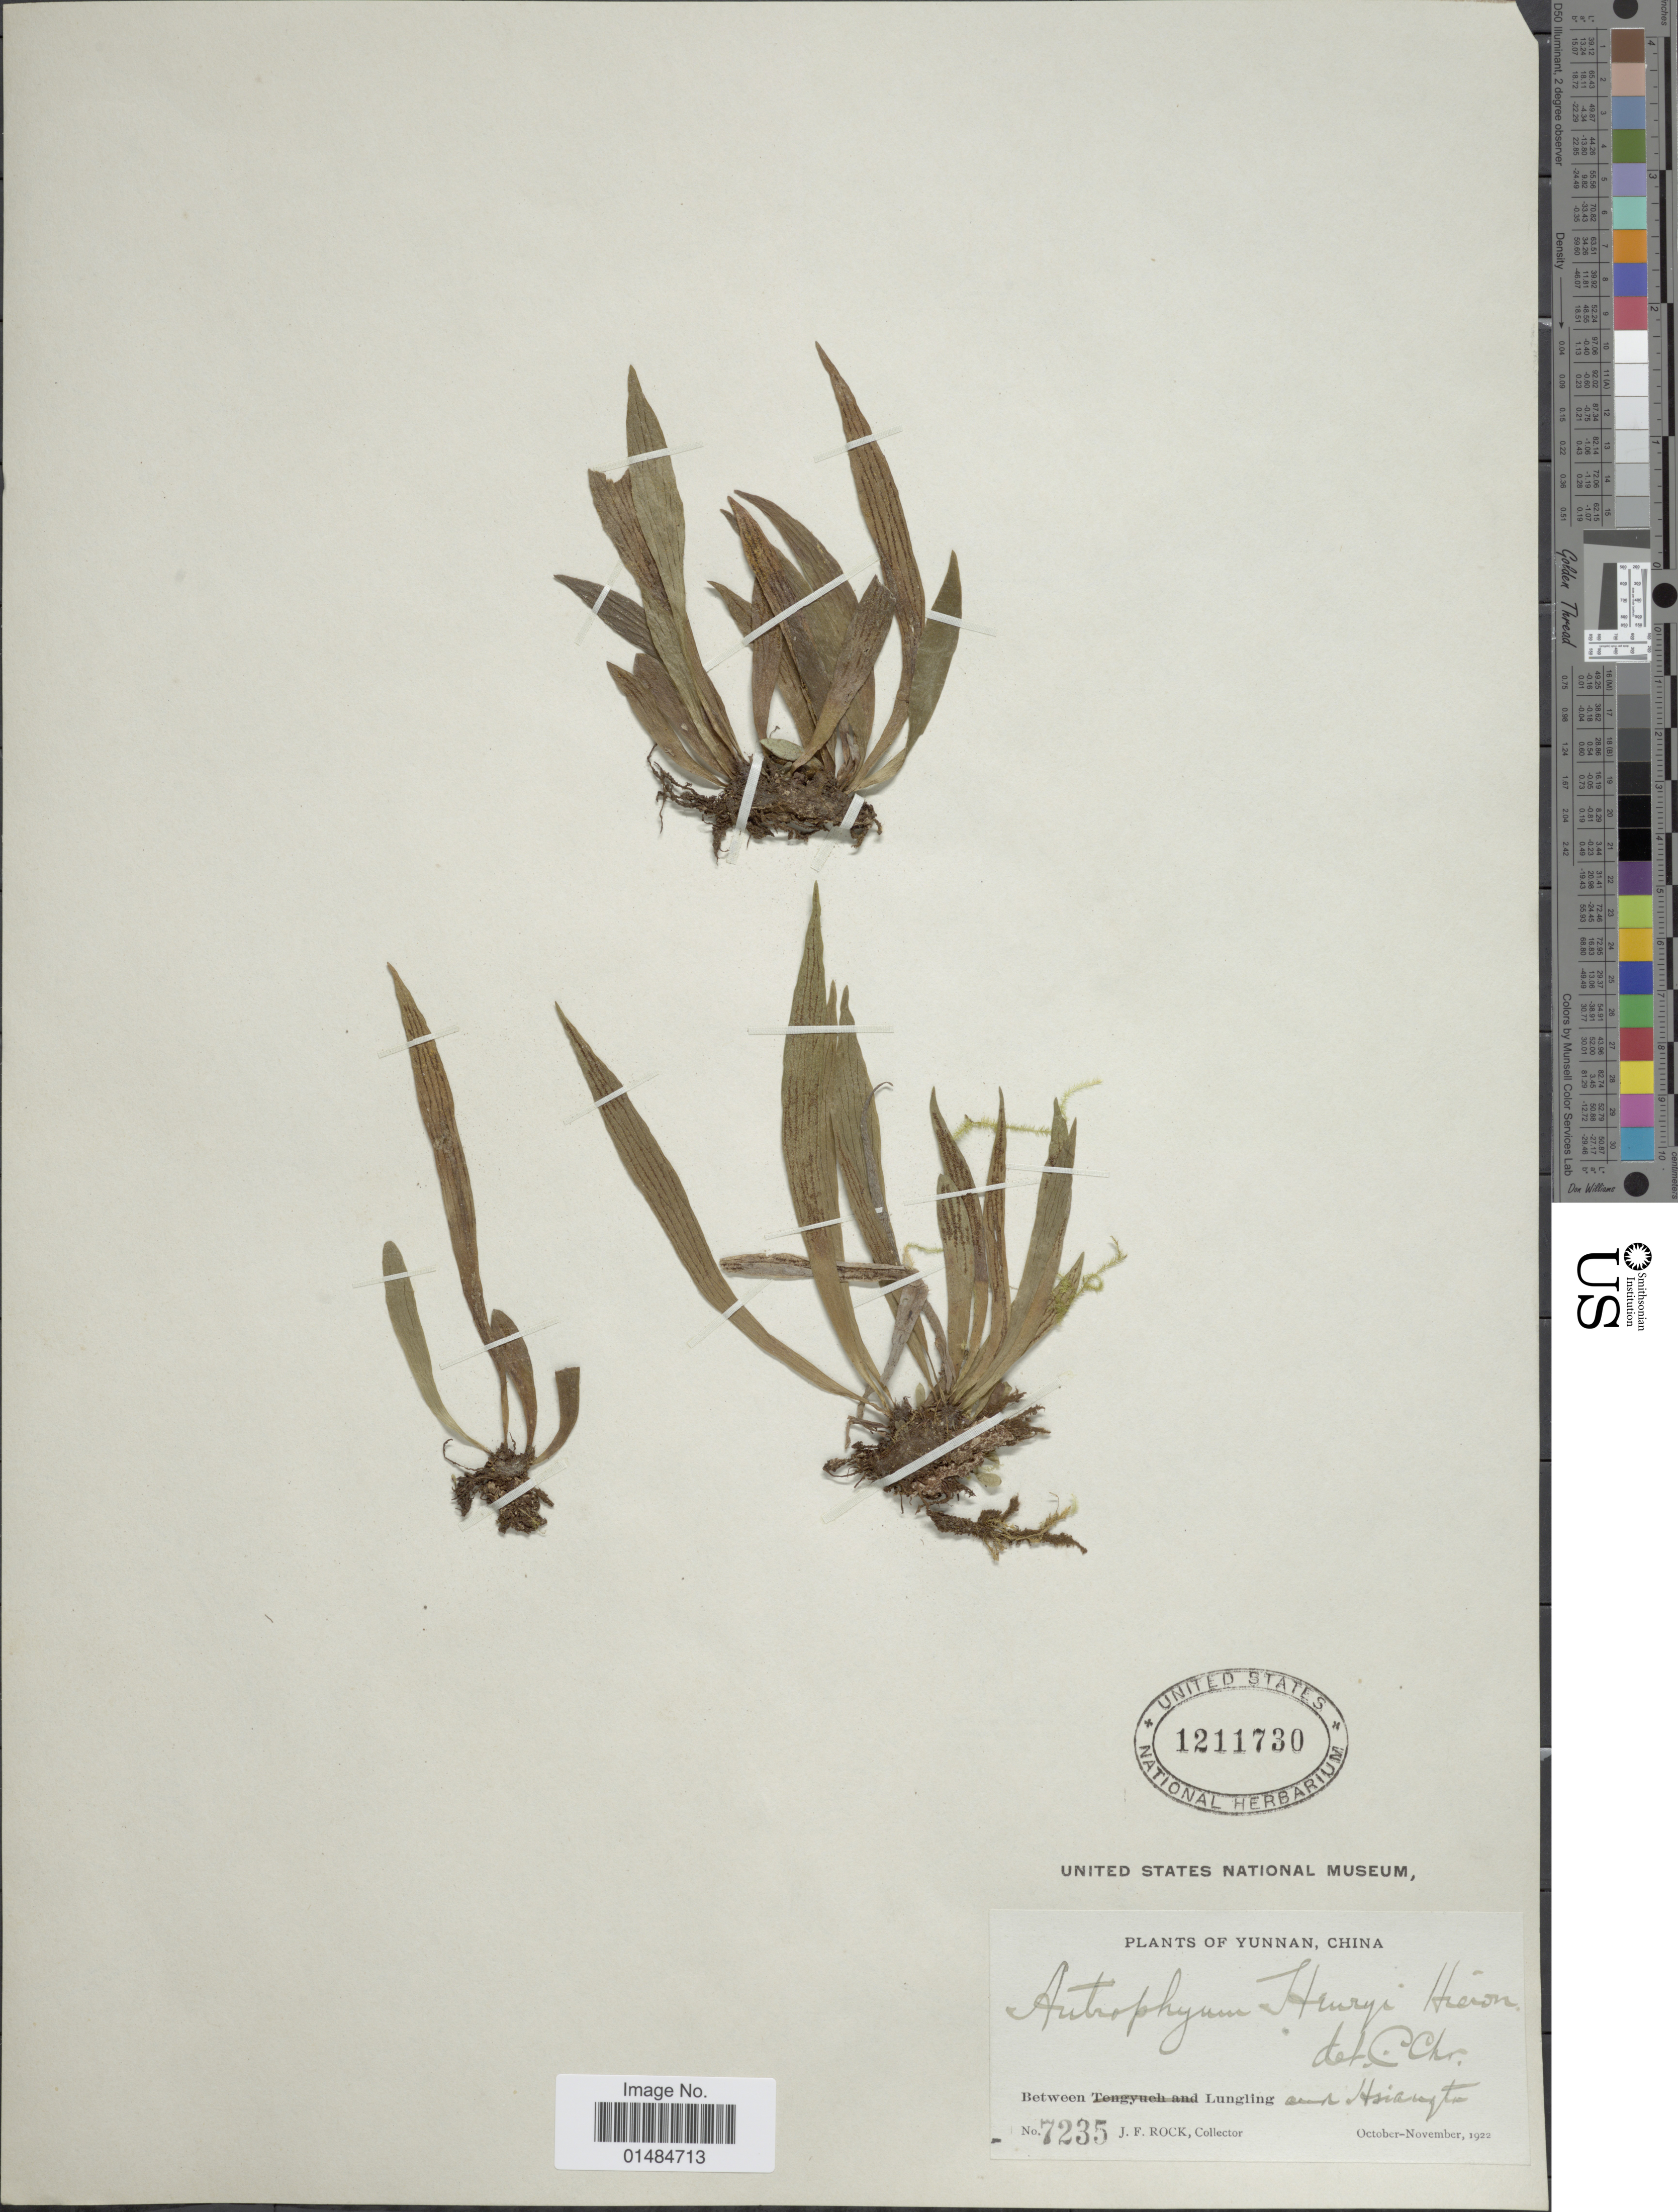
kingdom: Plantae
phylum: Tracheophyta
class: Polypodiopsida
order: Polypodiales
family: Pteridaceae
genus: Antrophyum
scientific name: Antrophyum henryi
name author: Hieron.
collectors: J. Rock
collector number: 7235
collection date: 1922-10/1922-11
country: China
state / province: Yunnan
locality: Between Lungling and Hsiangta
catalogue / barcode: US 1211730